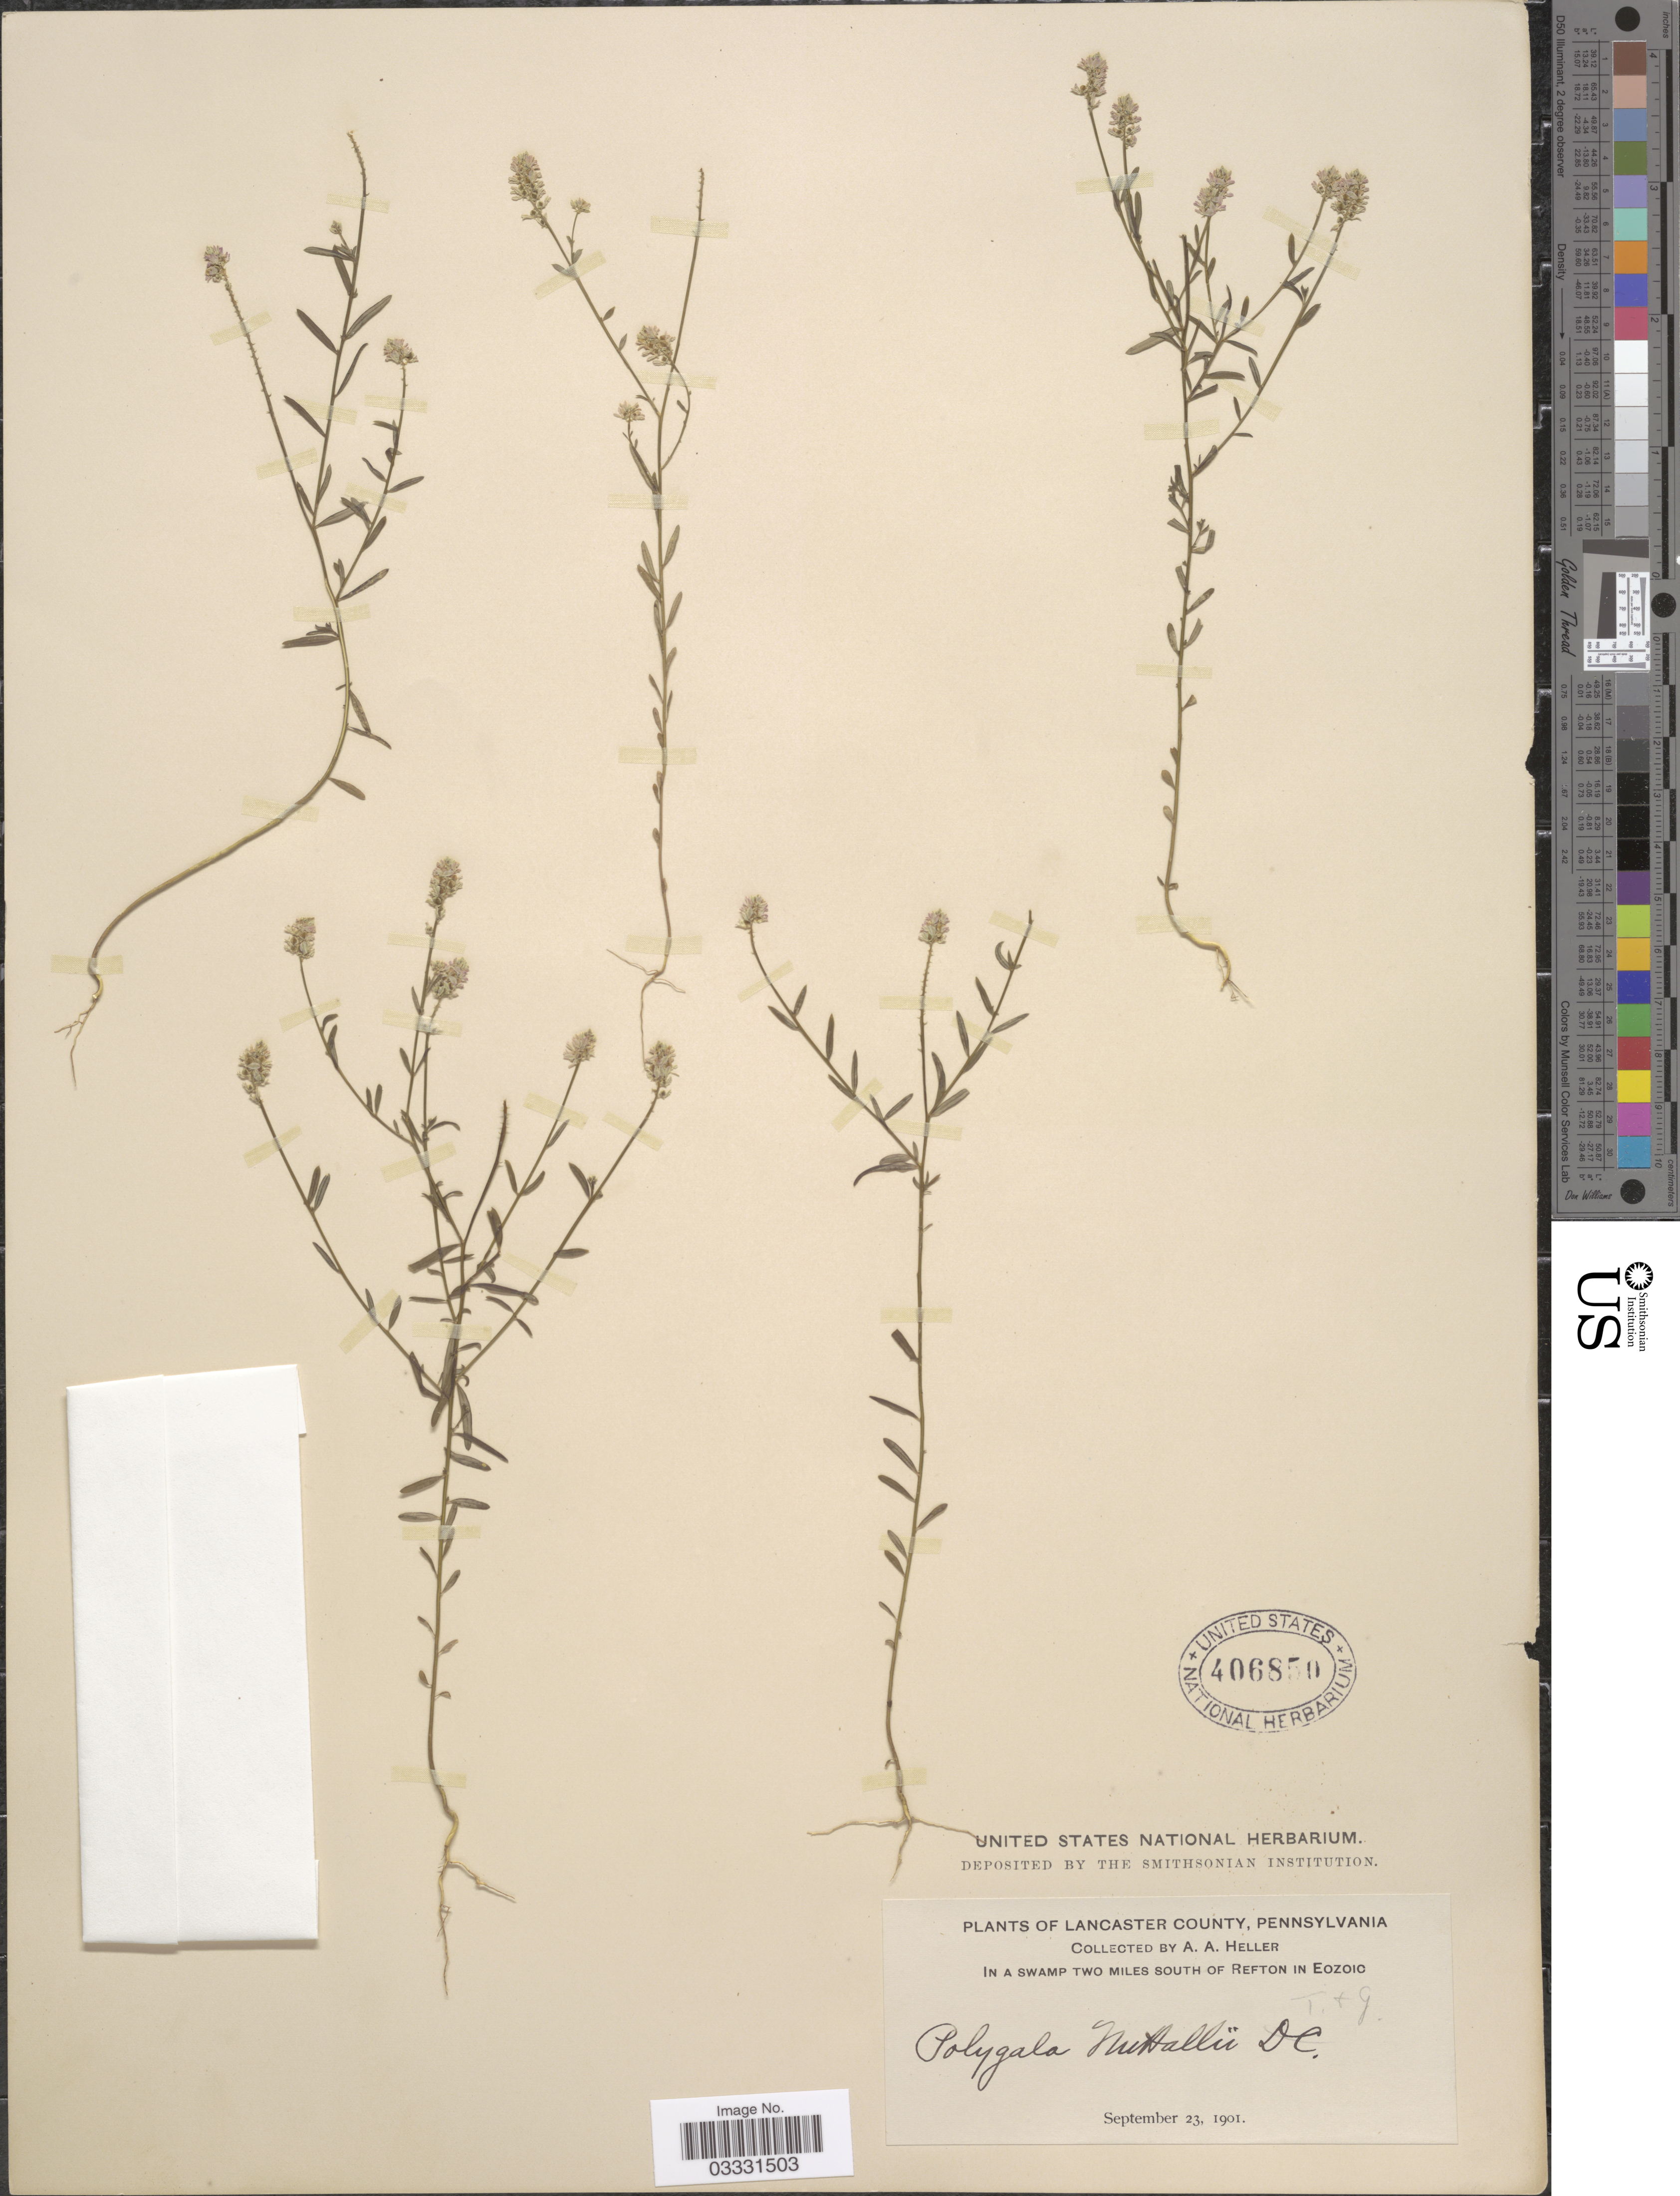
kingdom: Plantae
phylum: Tracheophyta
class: Magnoliopsida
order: Fabales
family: Polygalaceae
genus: Polygala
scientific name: Polygala nuttallii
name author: Torr. & A. Gray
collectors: A. A. Heller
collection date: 1901-09-23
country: United States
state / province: Pennsylvania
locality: Lancaster County. In a swamp two miles south of Refton in Eozoic.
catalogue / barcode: US 406850